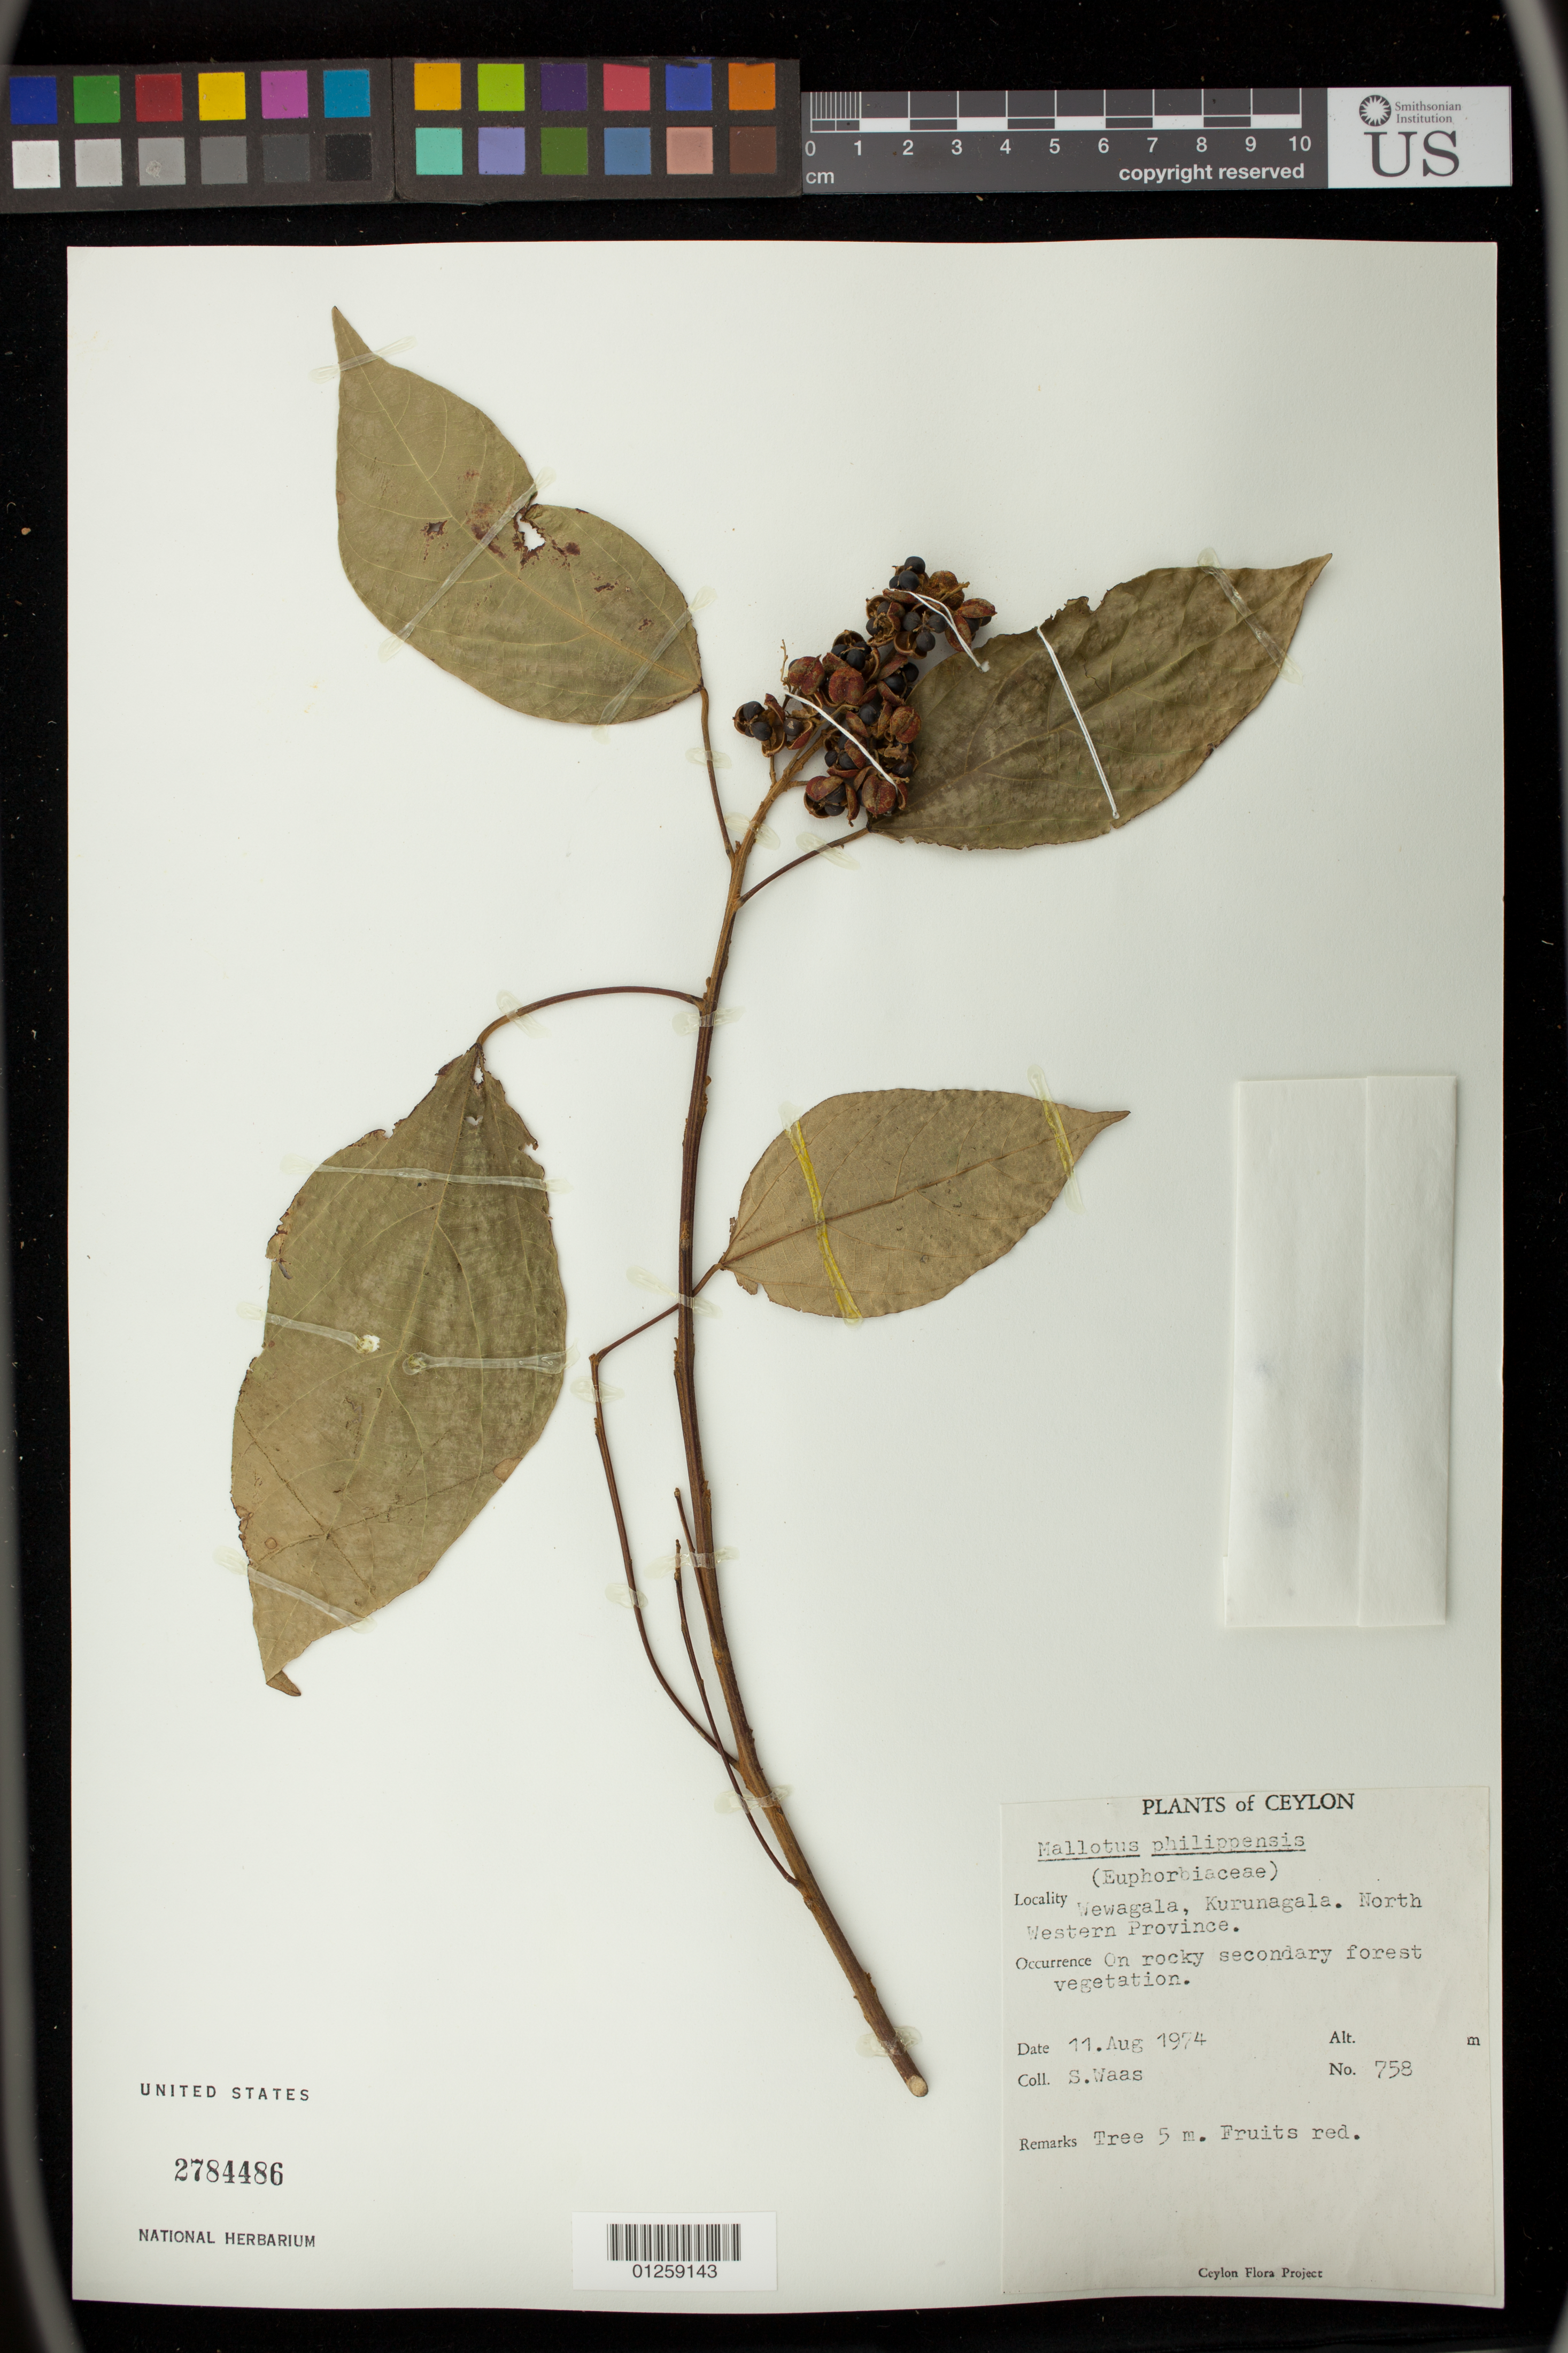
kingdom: Plantae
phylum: Tracheophyta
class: Magnoliopsida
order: Malpighiales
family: Euphorbiaceae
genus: Mallotus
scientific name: Mallotus philippensis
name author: (Lam.) Müll. Arg.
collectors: S. Waas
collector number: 758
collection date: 1974-08-11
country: Sri Lanka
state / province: North Western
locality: Wewagala, Kurunagala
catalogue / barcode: US 2784486